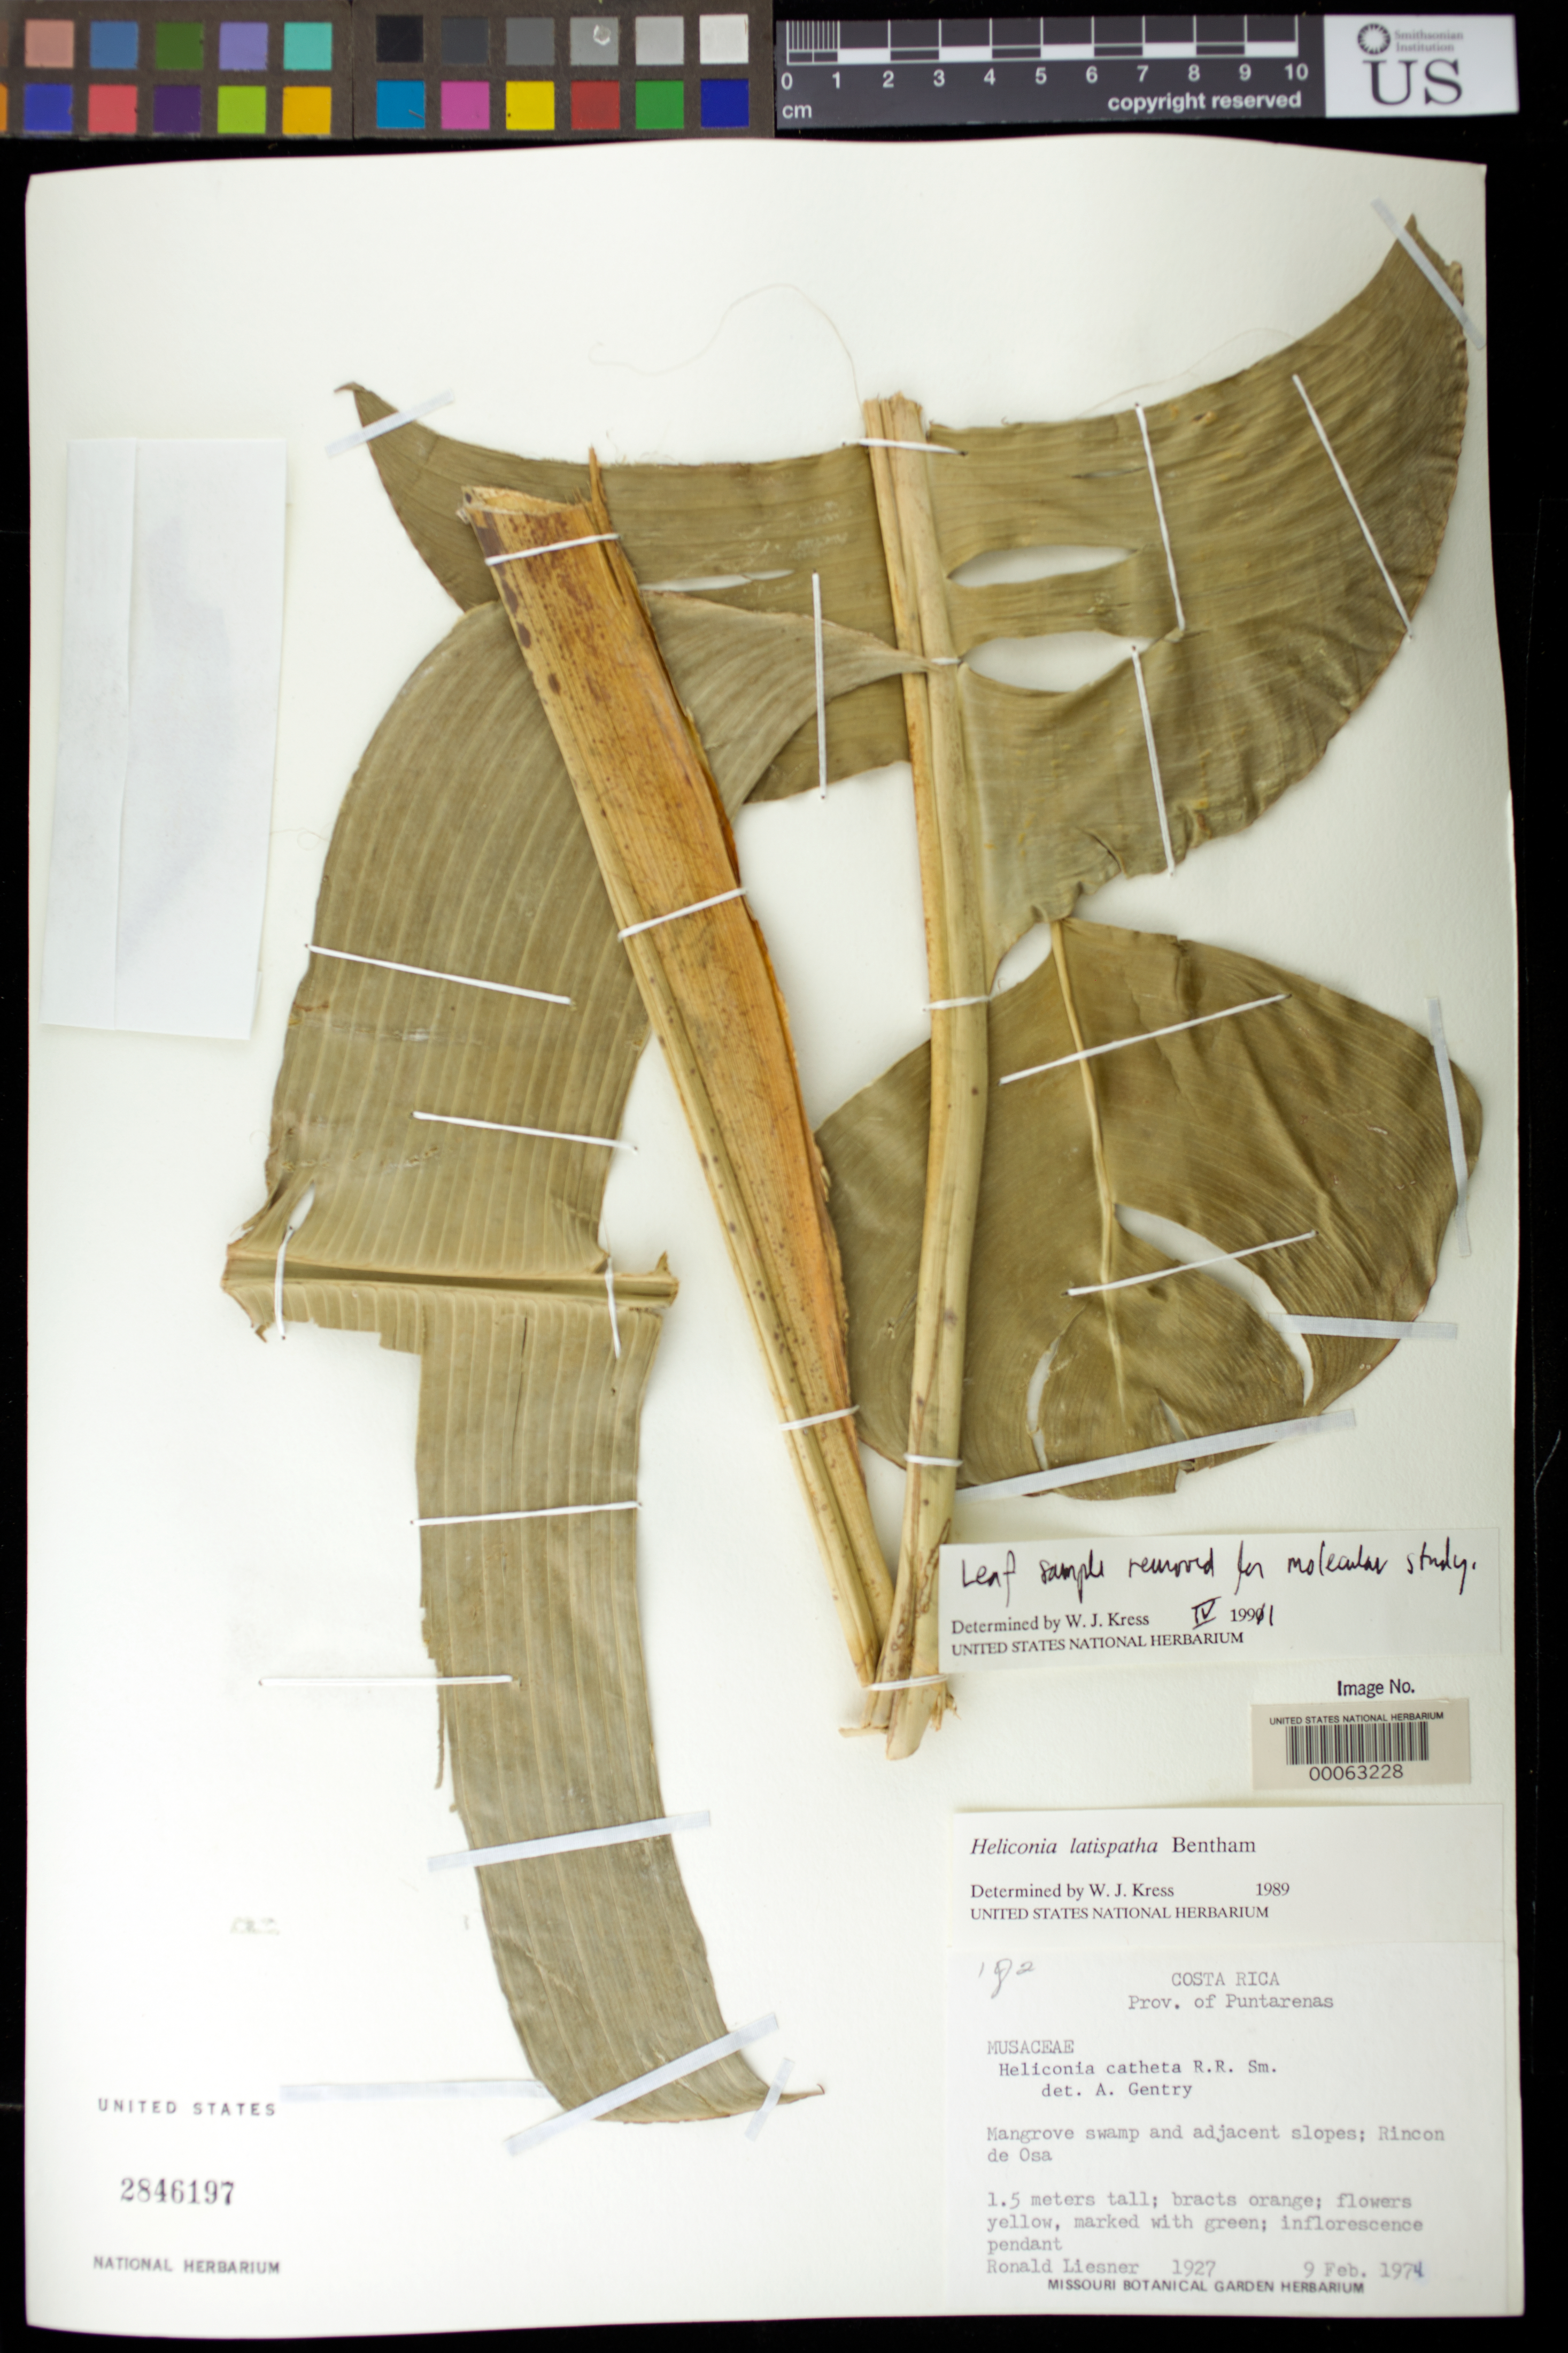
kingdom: Plantae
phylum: Tracheophyta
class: Liliopsida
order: Zingiberales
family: Heliconiaceae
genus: Heliconia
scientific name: Heliconia latispatha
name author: Benth.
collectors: R. L. Liesner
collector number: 1927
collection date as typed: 09 Feb 1974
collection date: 1974-02-09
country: Costa Rica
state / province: Puntarenas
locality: Mangrove swamp and adjacent slopes; rincon de osa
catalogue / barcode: US 2846197